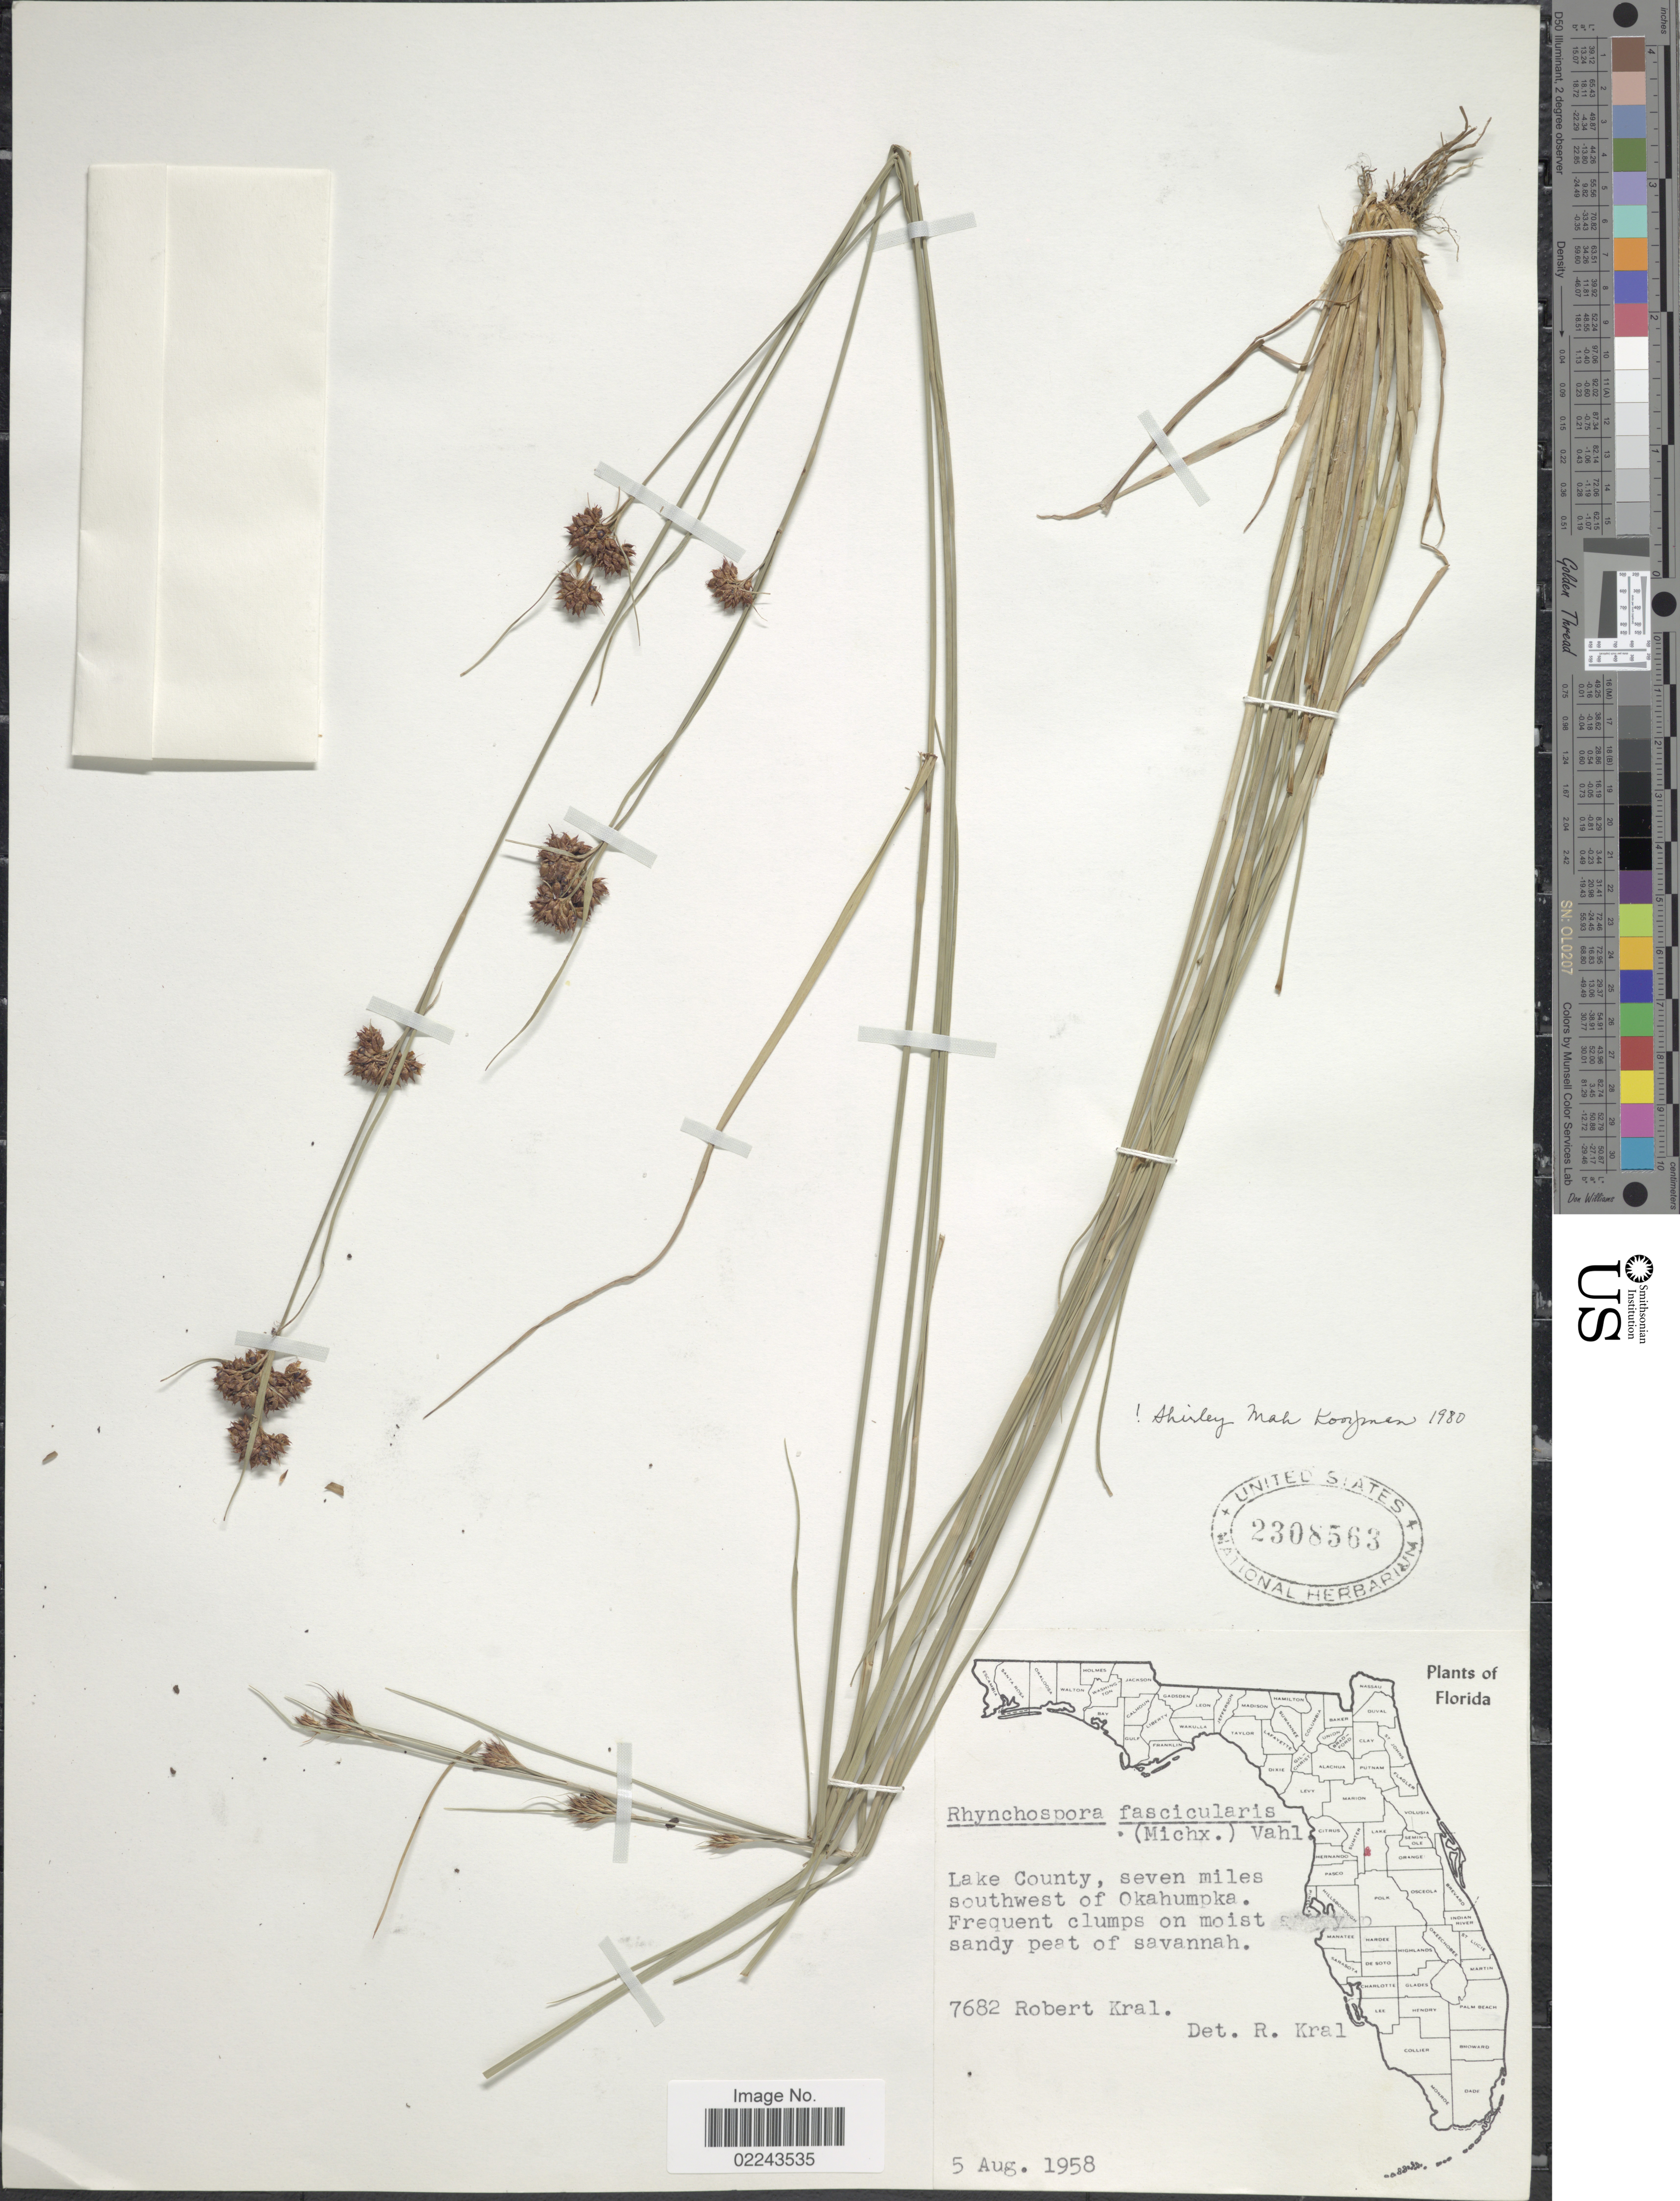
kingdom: Plantae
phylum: Tracheophyta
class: Liliopsida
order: Poales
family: Cyperaceae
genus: Rhynchospora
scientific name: Rhynchospora fascicularis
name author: (Michx.) Vahl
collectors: R. Kral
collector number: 7682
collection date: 1958-08-05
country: United States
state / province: Florida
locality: Lake County, seven miles southwest of Okahumpka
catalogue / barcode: US 2308563